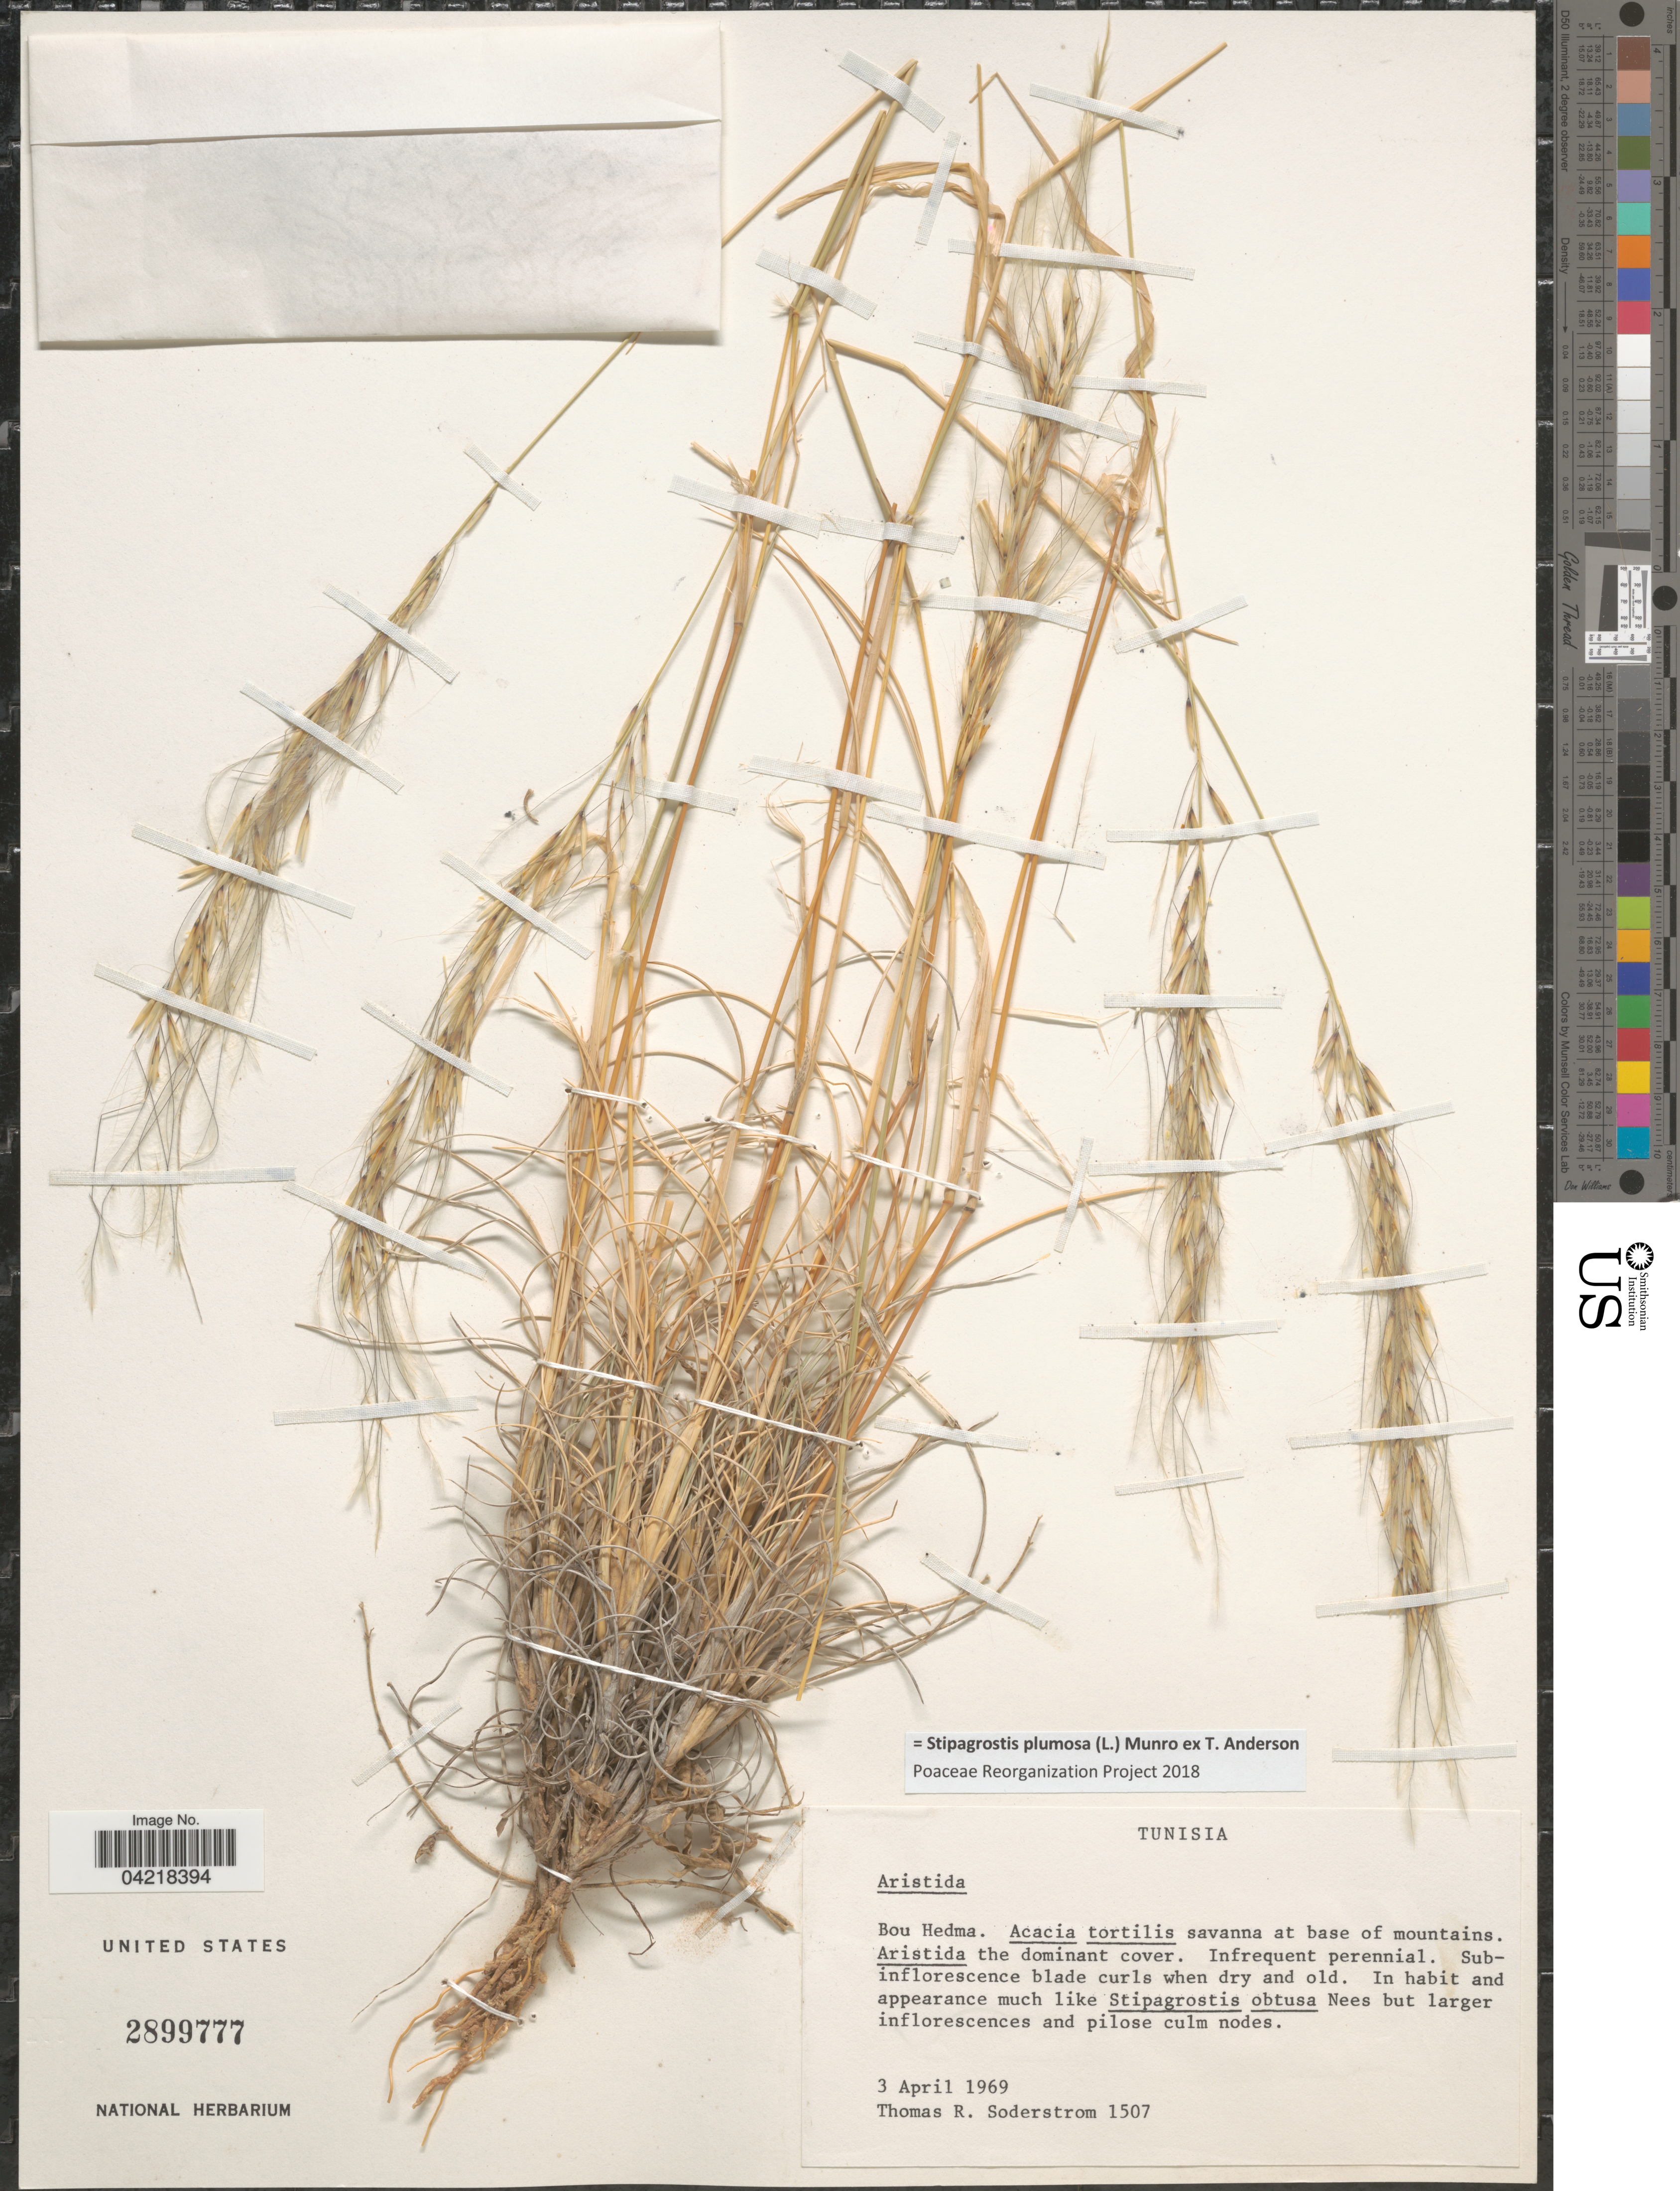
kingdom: Plantae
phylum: Tracheophyta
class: Liliopsida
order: Poales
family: Poaceae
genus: Stipagrostis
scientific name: Stipagrostis plumosa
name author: (L.) Munro ex T. Anderson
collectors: T. R. Soderstrom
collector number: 1507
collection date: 1969-04-03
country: Tunisia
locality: Bou Hedma. Acacia tortilis savanna at base of mountains.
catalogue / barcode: US 2899777